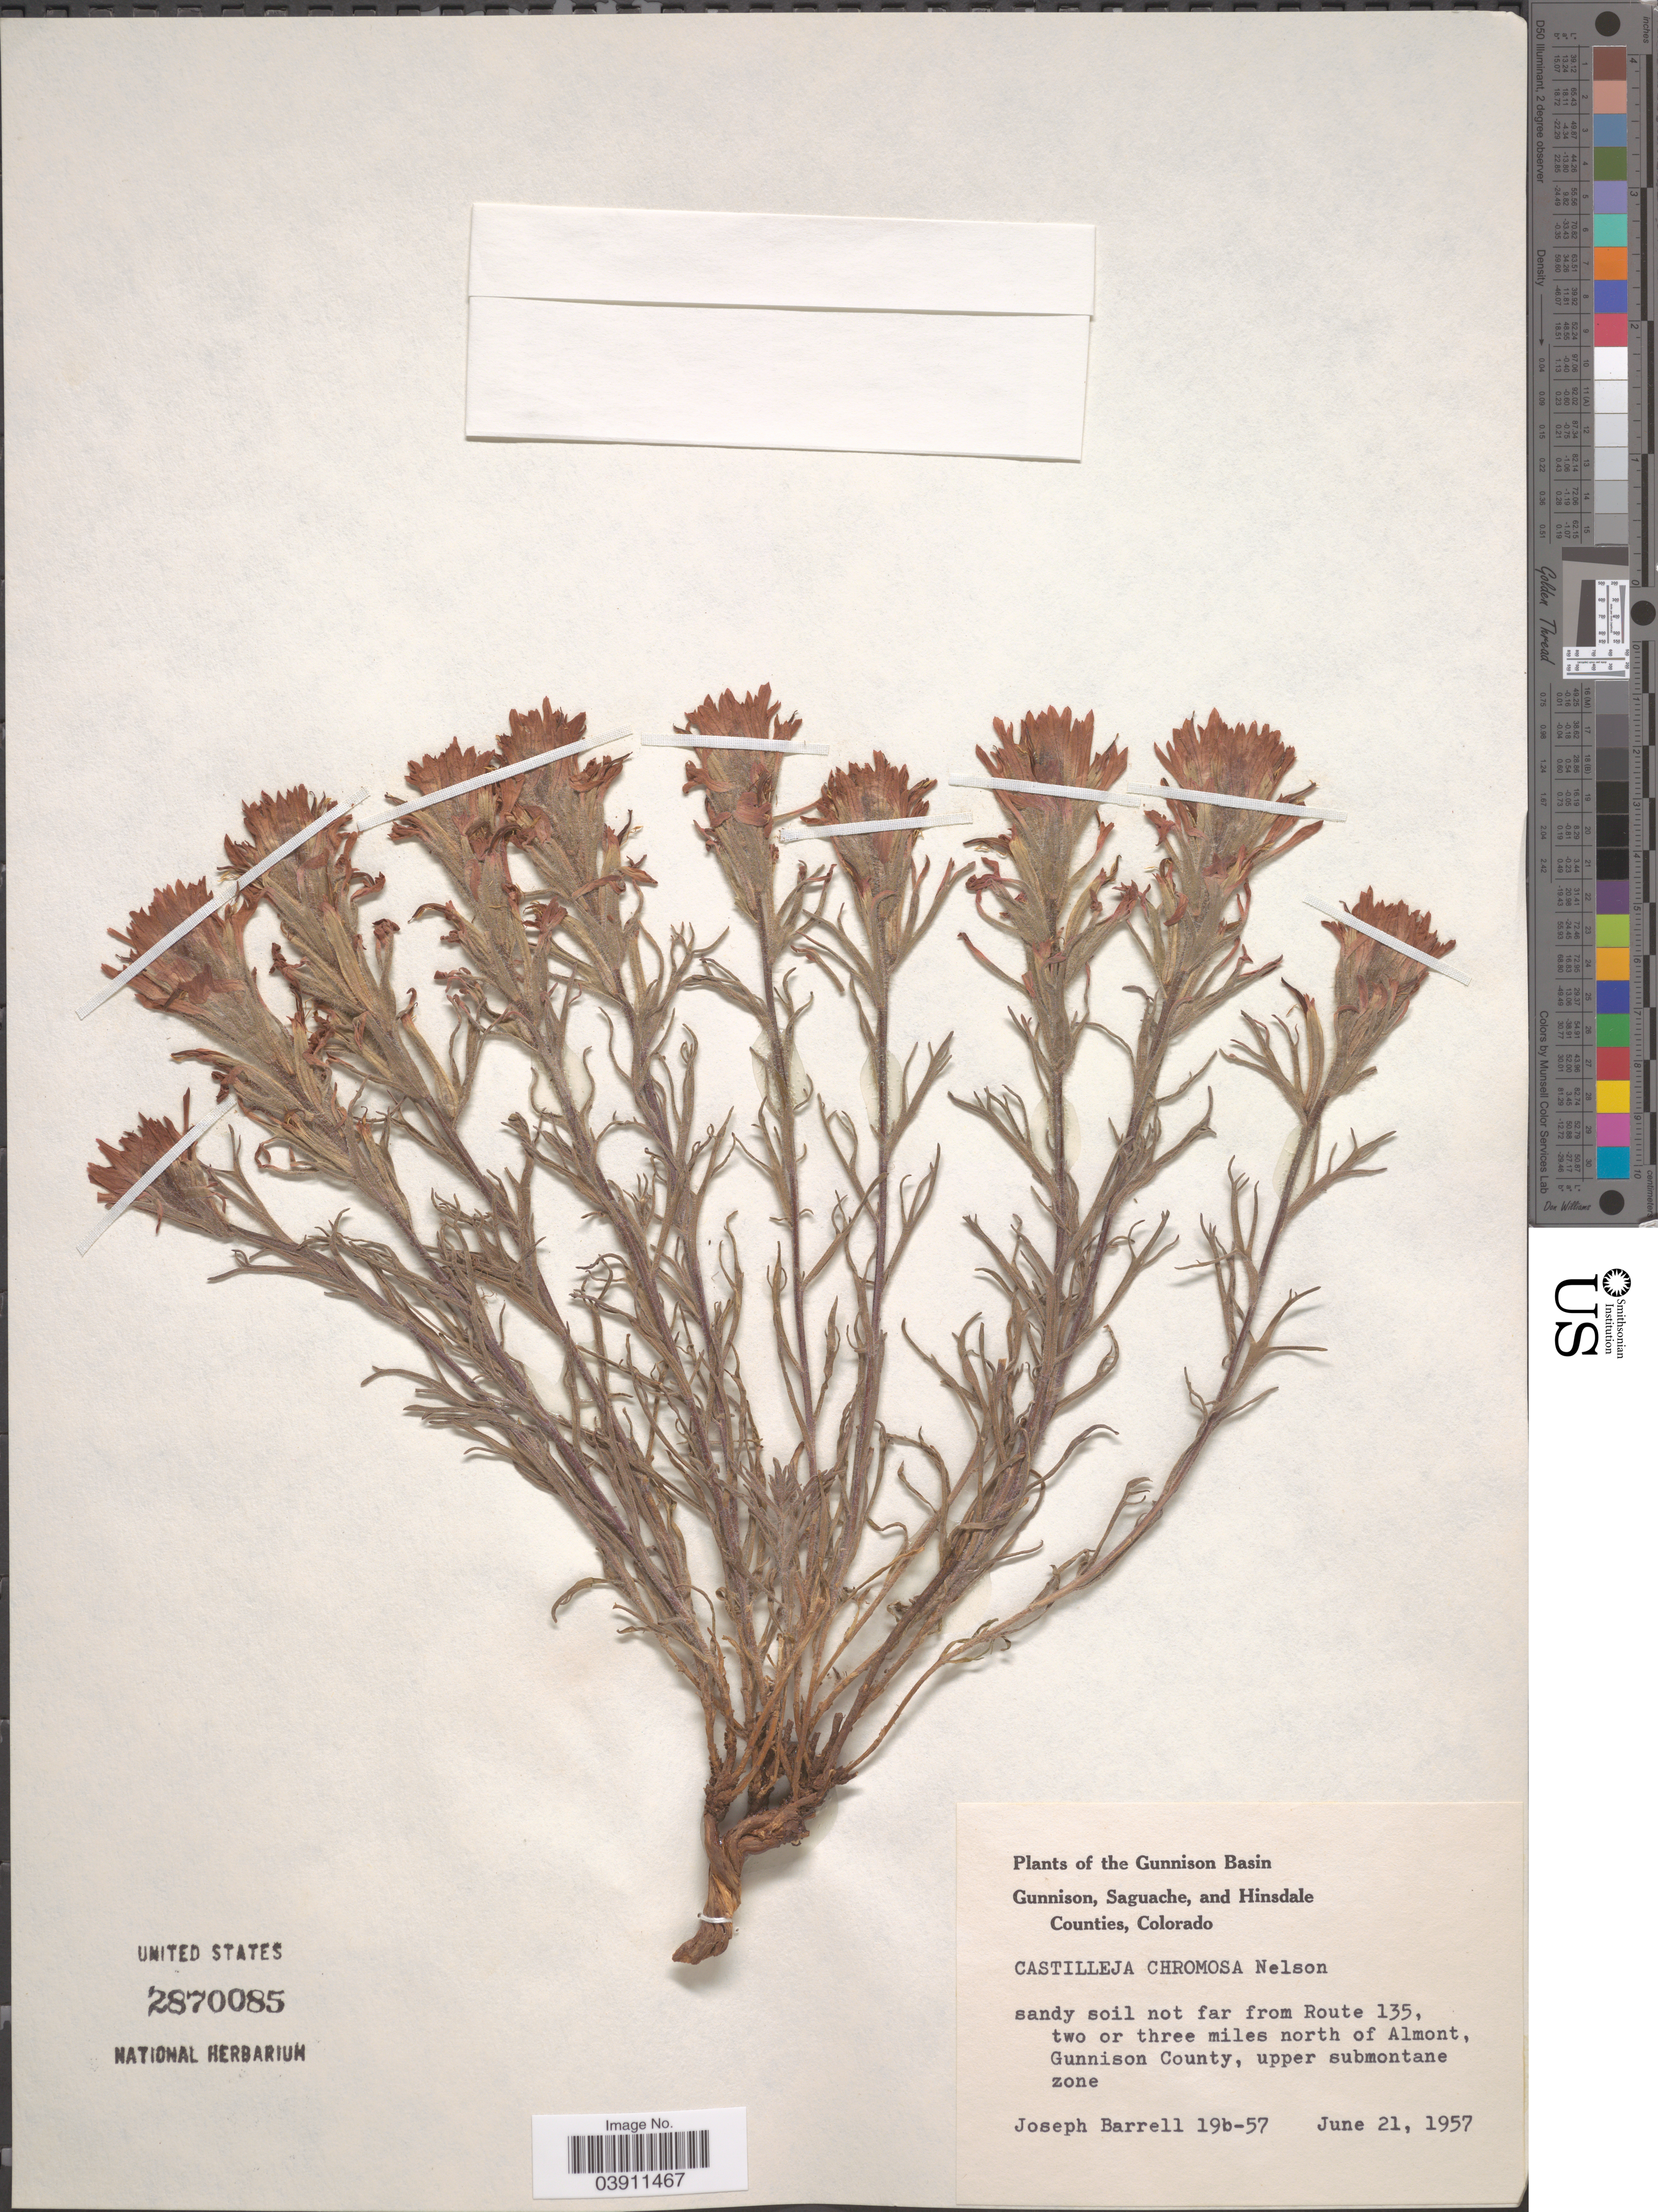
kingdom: Plantae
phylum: Tracheophyta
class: Magnoliopsida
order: Lamiales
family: Orobanchaceae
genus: Castilleja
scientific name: Castilleja chromosa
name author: A. Nelson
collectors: J. Barrell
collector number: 19b-57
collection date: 1957-06-21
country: United States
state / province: Colorado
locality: Gunnison Basin. Not far from Route 135, two or three miles north of Almont, Gunnison County, upper submontane zone.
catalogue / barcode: US 2870085